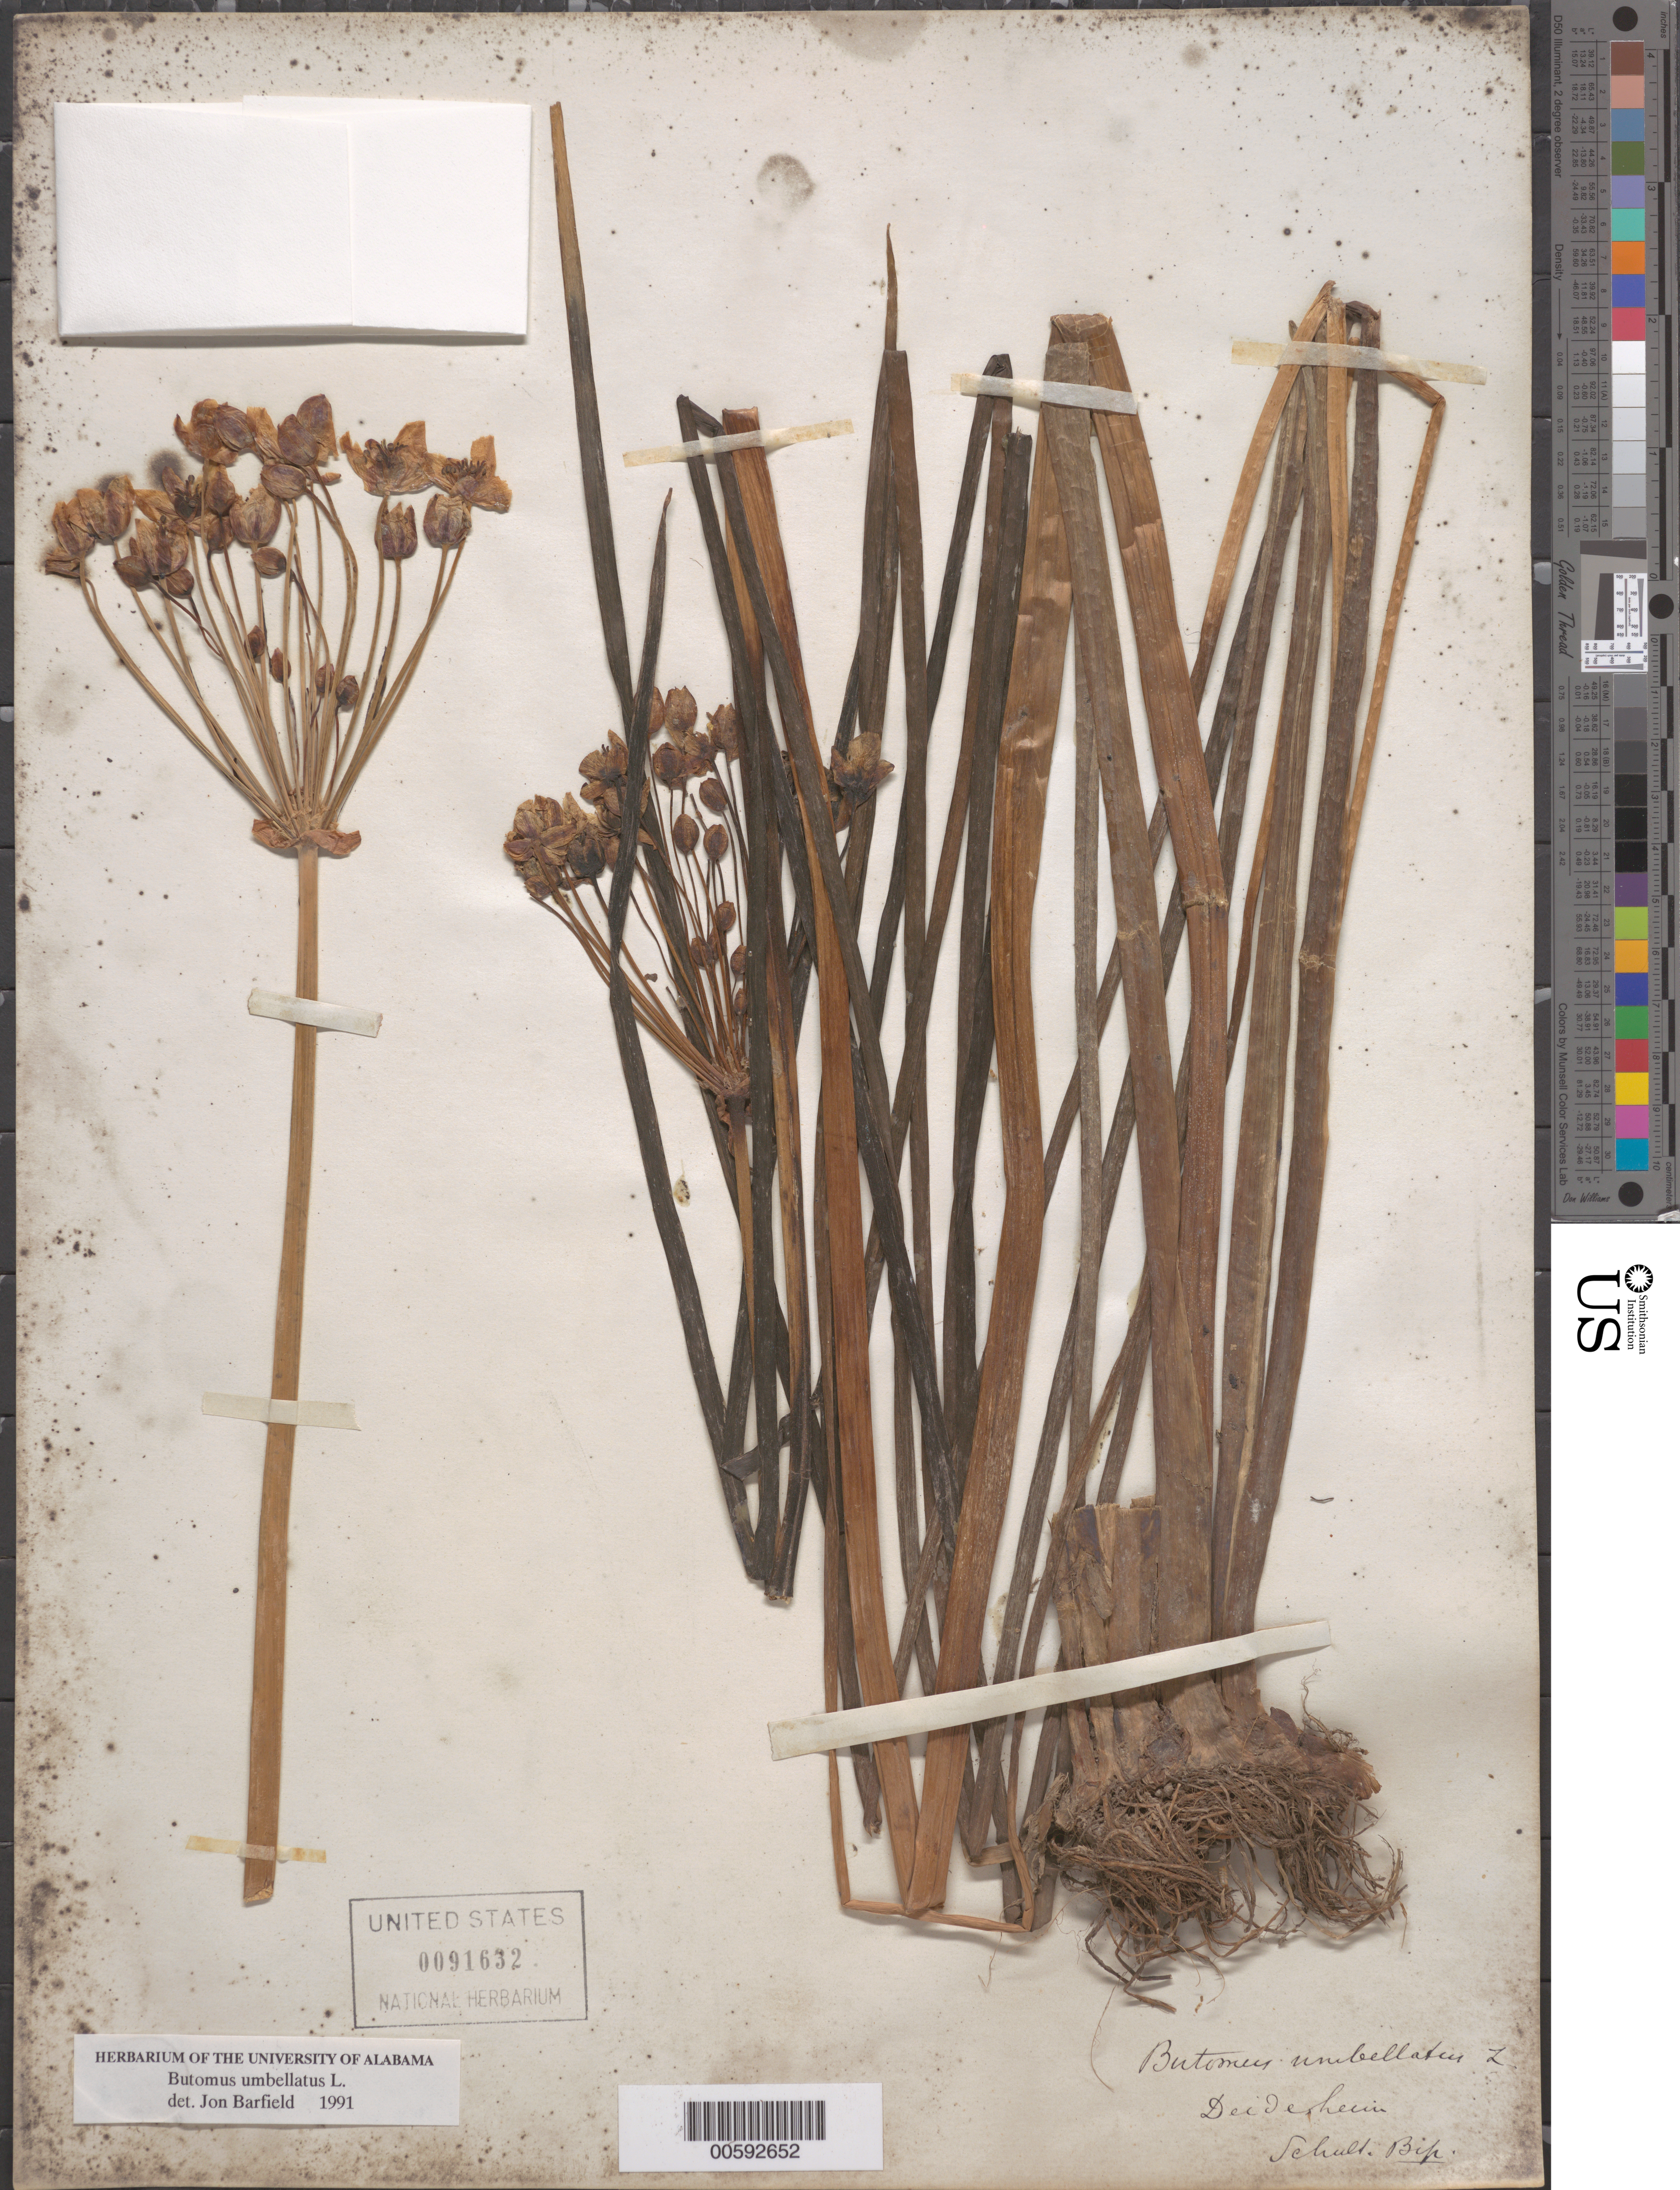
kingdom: Plantae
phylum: Tracheophyta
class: Liliopsida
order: Alismatales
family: Butomaceae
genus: Butomus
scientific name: Butomus umbellatus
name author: L.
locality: Deideheim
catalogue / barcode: US 91632